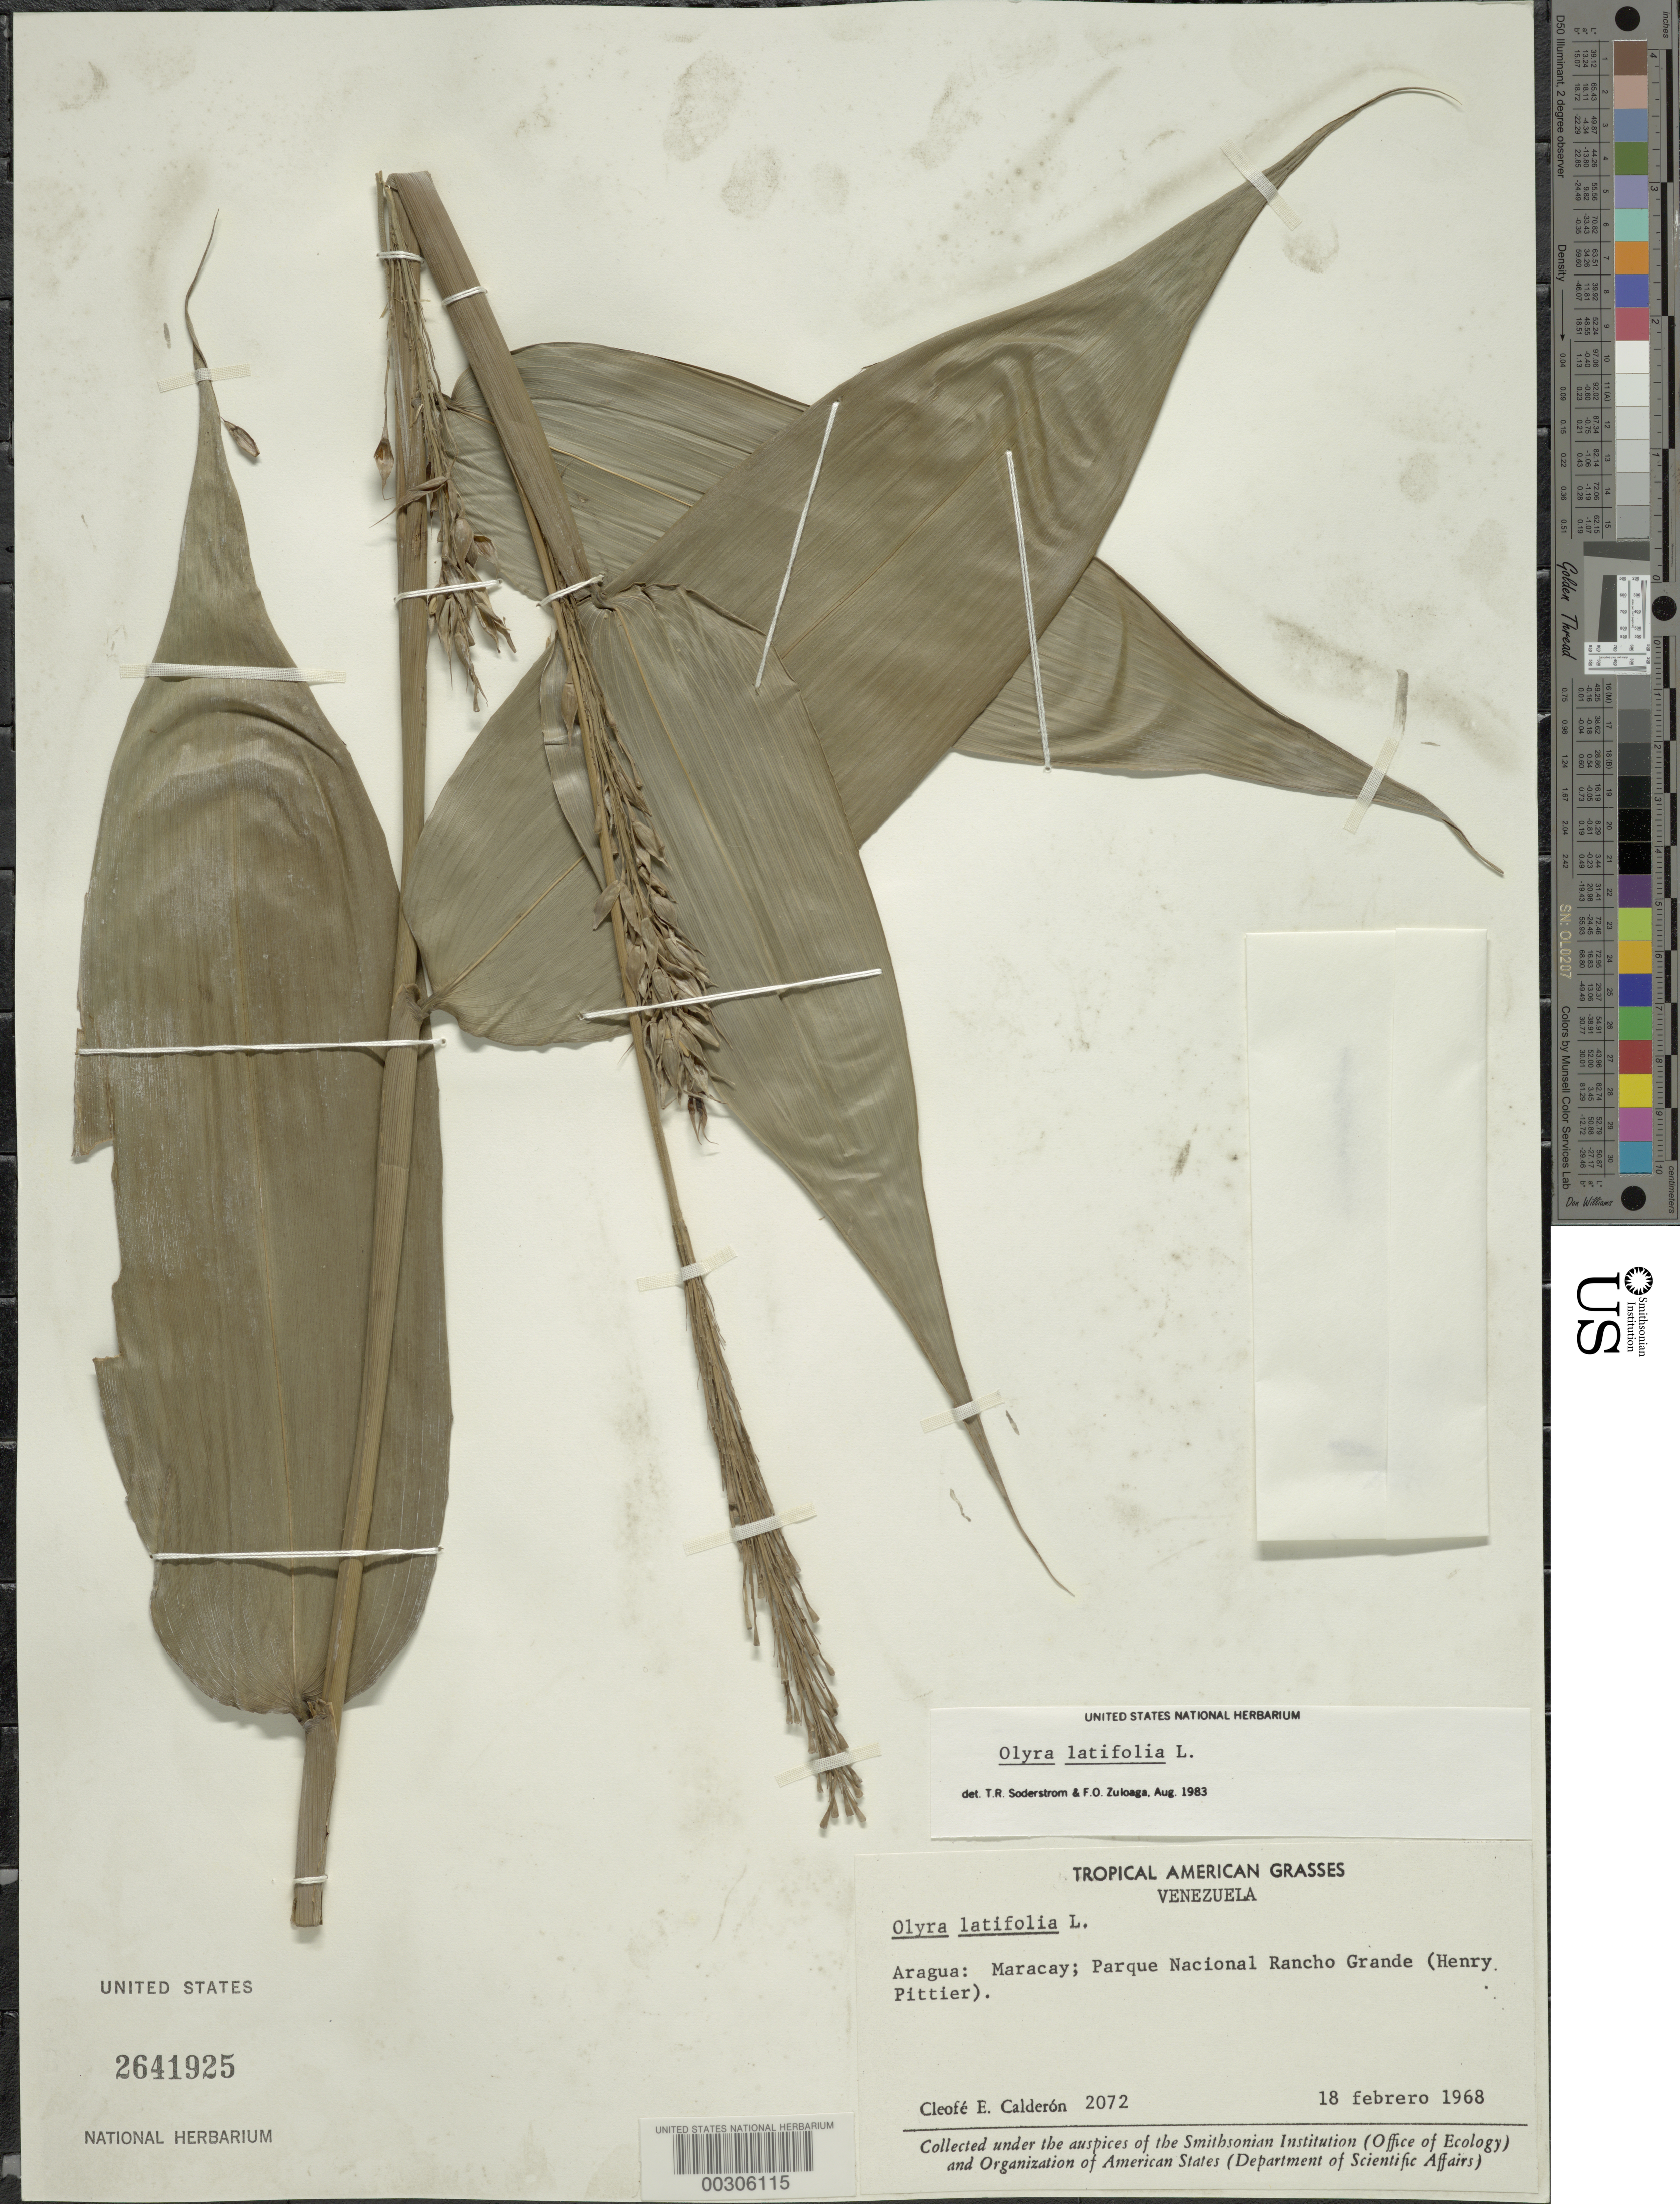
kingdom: Plantae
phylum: Tracheophyta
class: Liliopsida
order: Poales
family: Poaceae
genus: Olyra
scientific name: Olyra latifolia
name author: L.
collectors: C. E. Calderón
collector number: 2072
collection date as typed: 18 Feb 1968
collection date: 1968-02-18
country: Venezuela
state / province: Aragua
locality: Maracay, rancho grande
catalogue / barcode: US 2641925